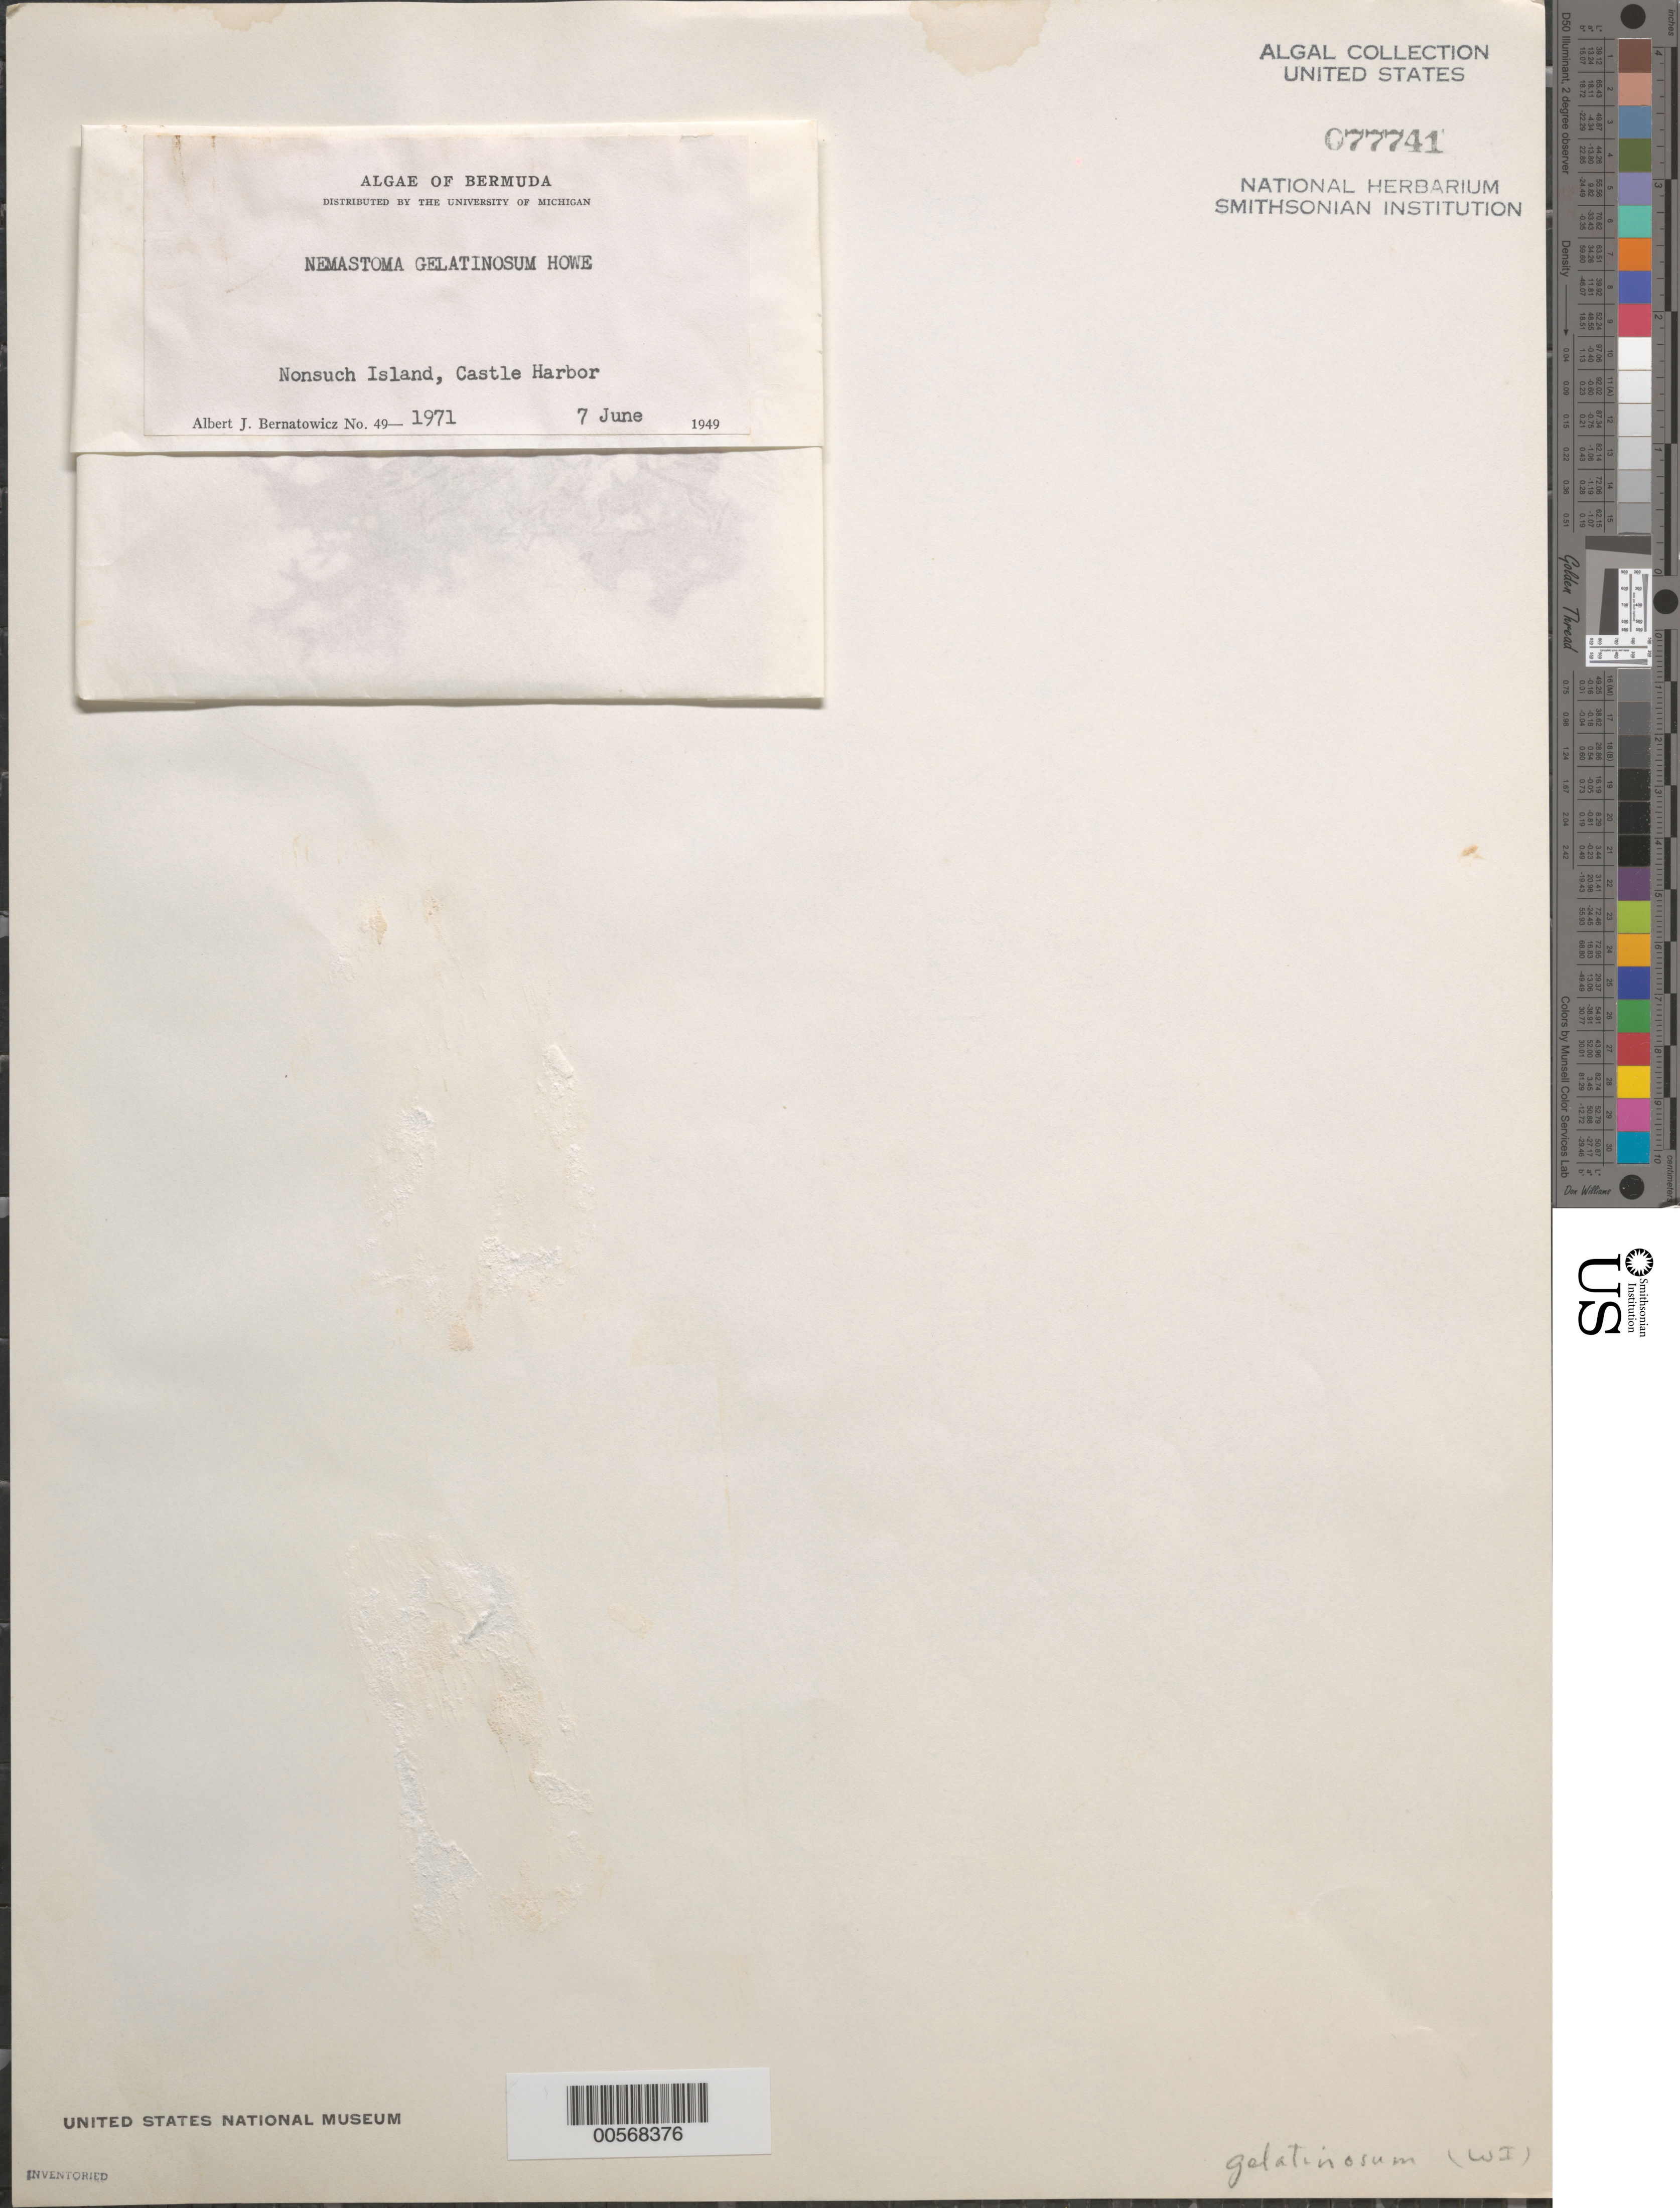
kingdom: Plantae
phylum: Rhodophyta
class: Florideophyceae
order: Nemastomatales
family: Nemastomataceae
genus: Platoma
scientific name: Platoma gelatinosum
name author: (Howe) Schneider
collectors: A. Bernatowicz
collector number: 49-1971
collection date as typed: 07 Jun 1949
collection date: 1949-06-07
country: Bermuda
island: Nonsuch Island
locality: Castle Harbor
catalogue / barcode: US 77741